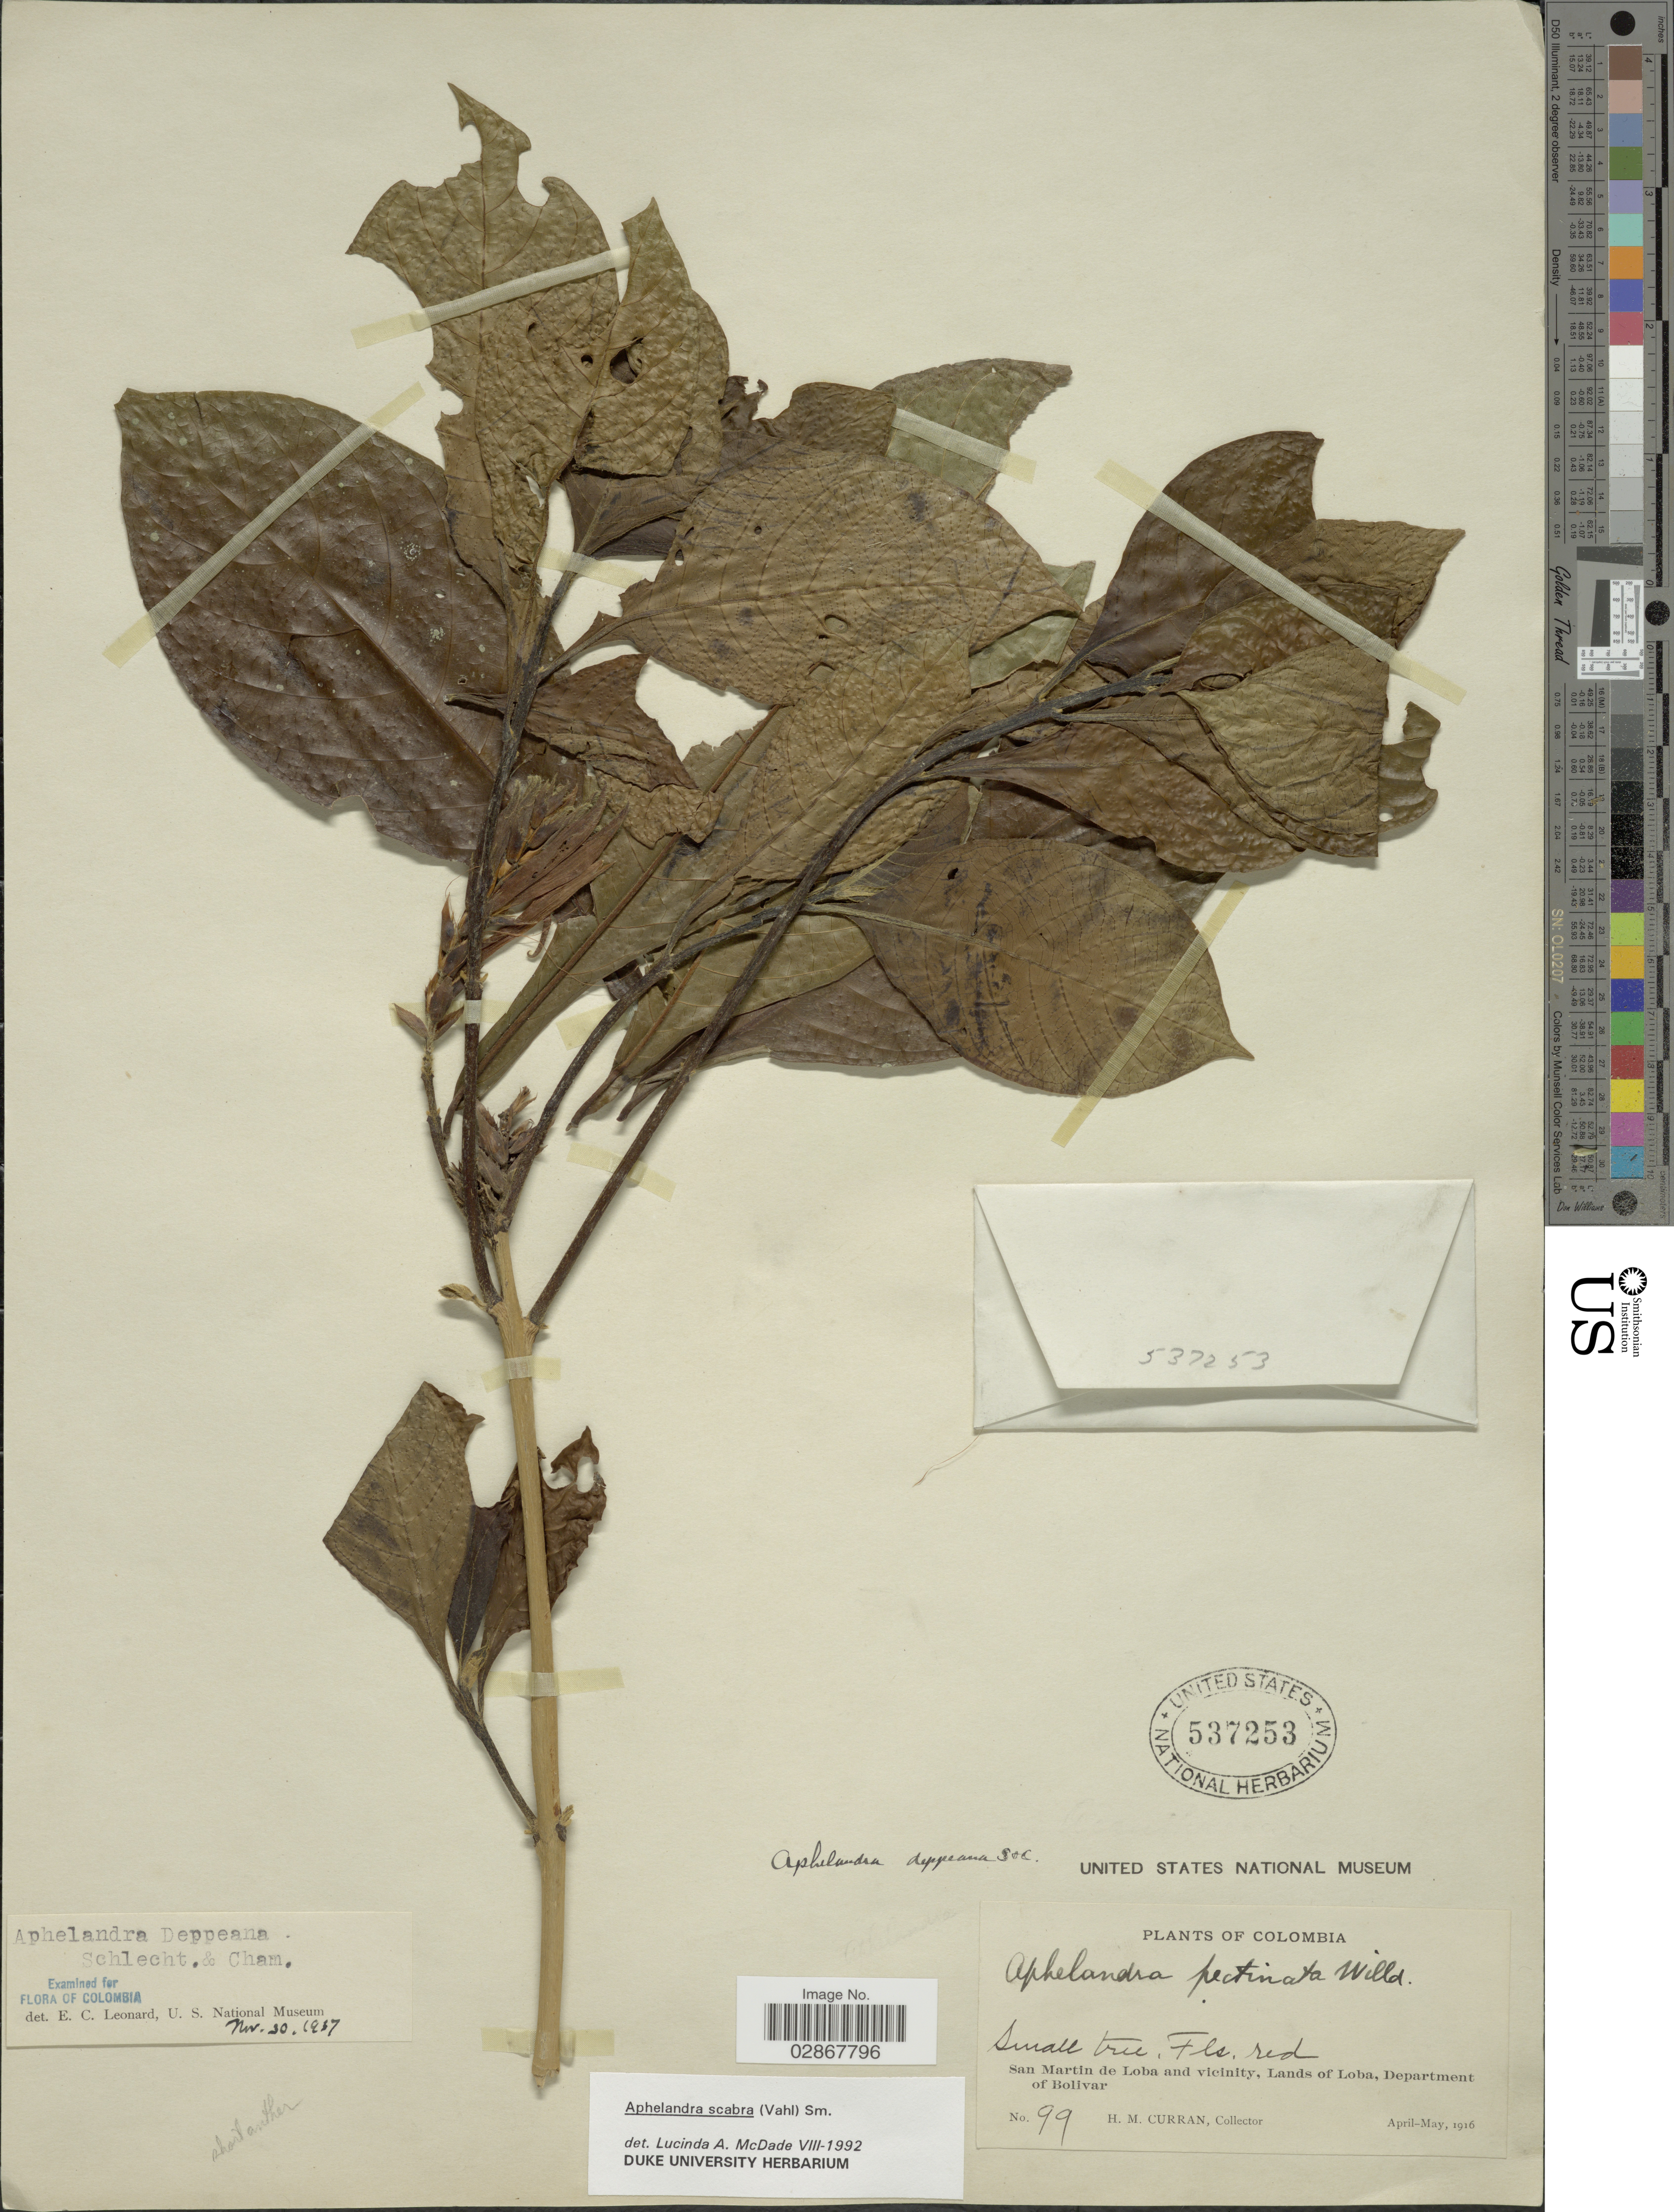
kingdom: Plantae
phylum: Tracheophyta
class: Magnoliopsida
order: Lamiales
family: Acanthaceae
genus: Aphelandra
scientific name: Aphelandra scabra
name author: (Vahl) Sm.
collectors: H. M. Curran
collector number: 99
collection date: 1916-04/1916-05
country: Colombia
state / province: Bolívar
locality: San Martin de Loba and vicinity, Lands of Loba, Department of Bolivar.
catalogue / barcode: US 537253